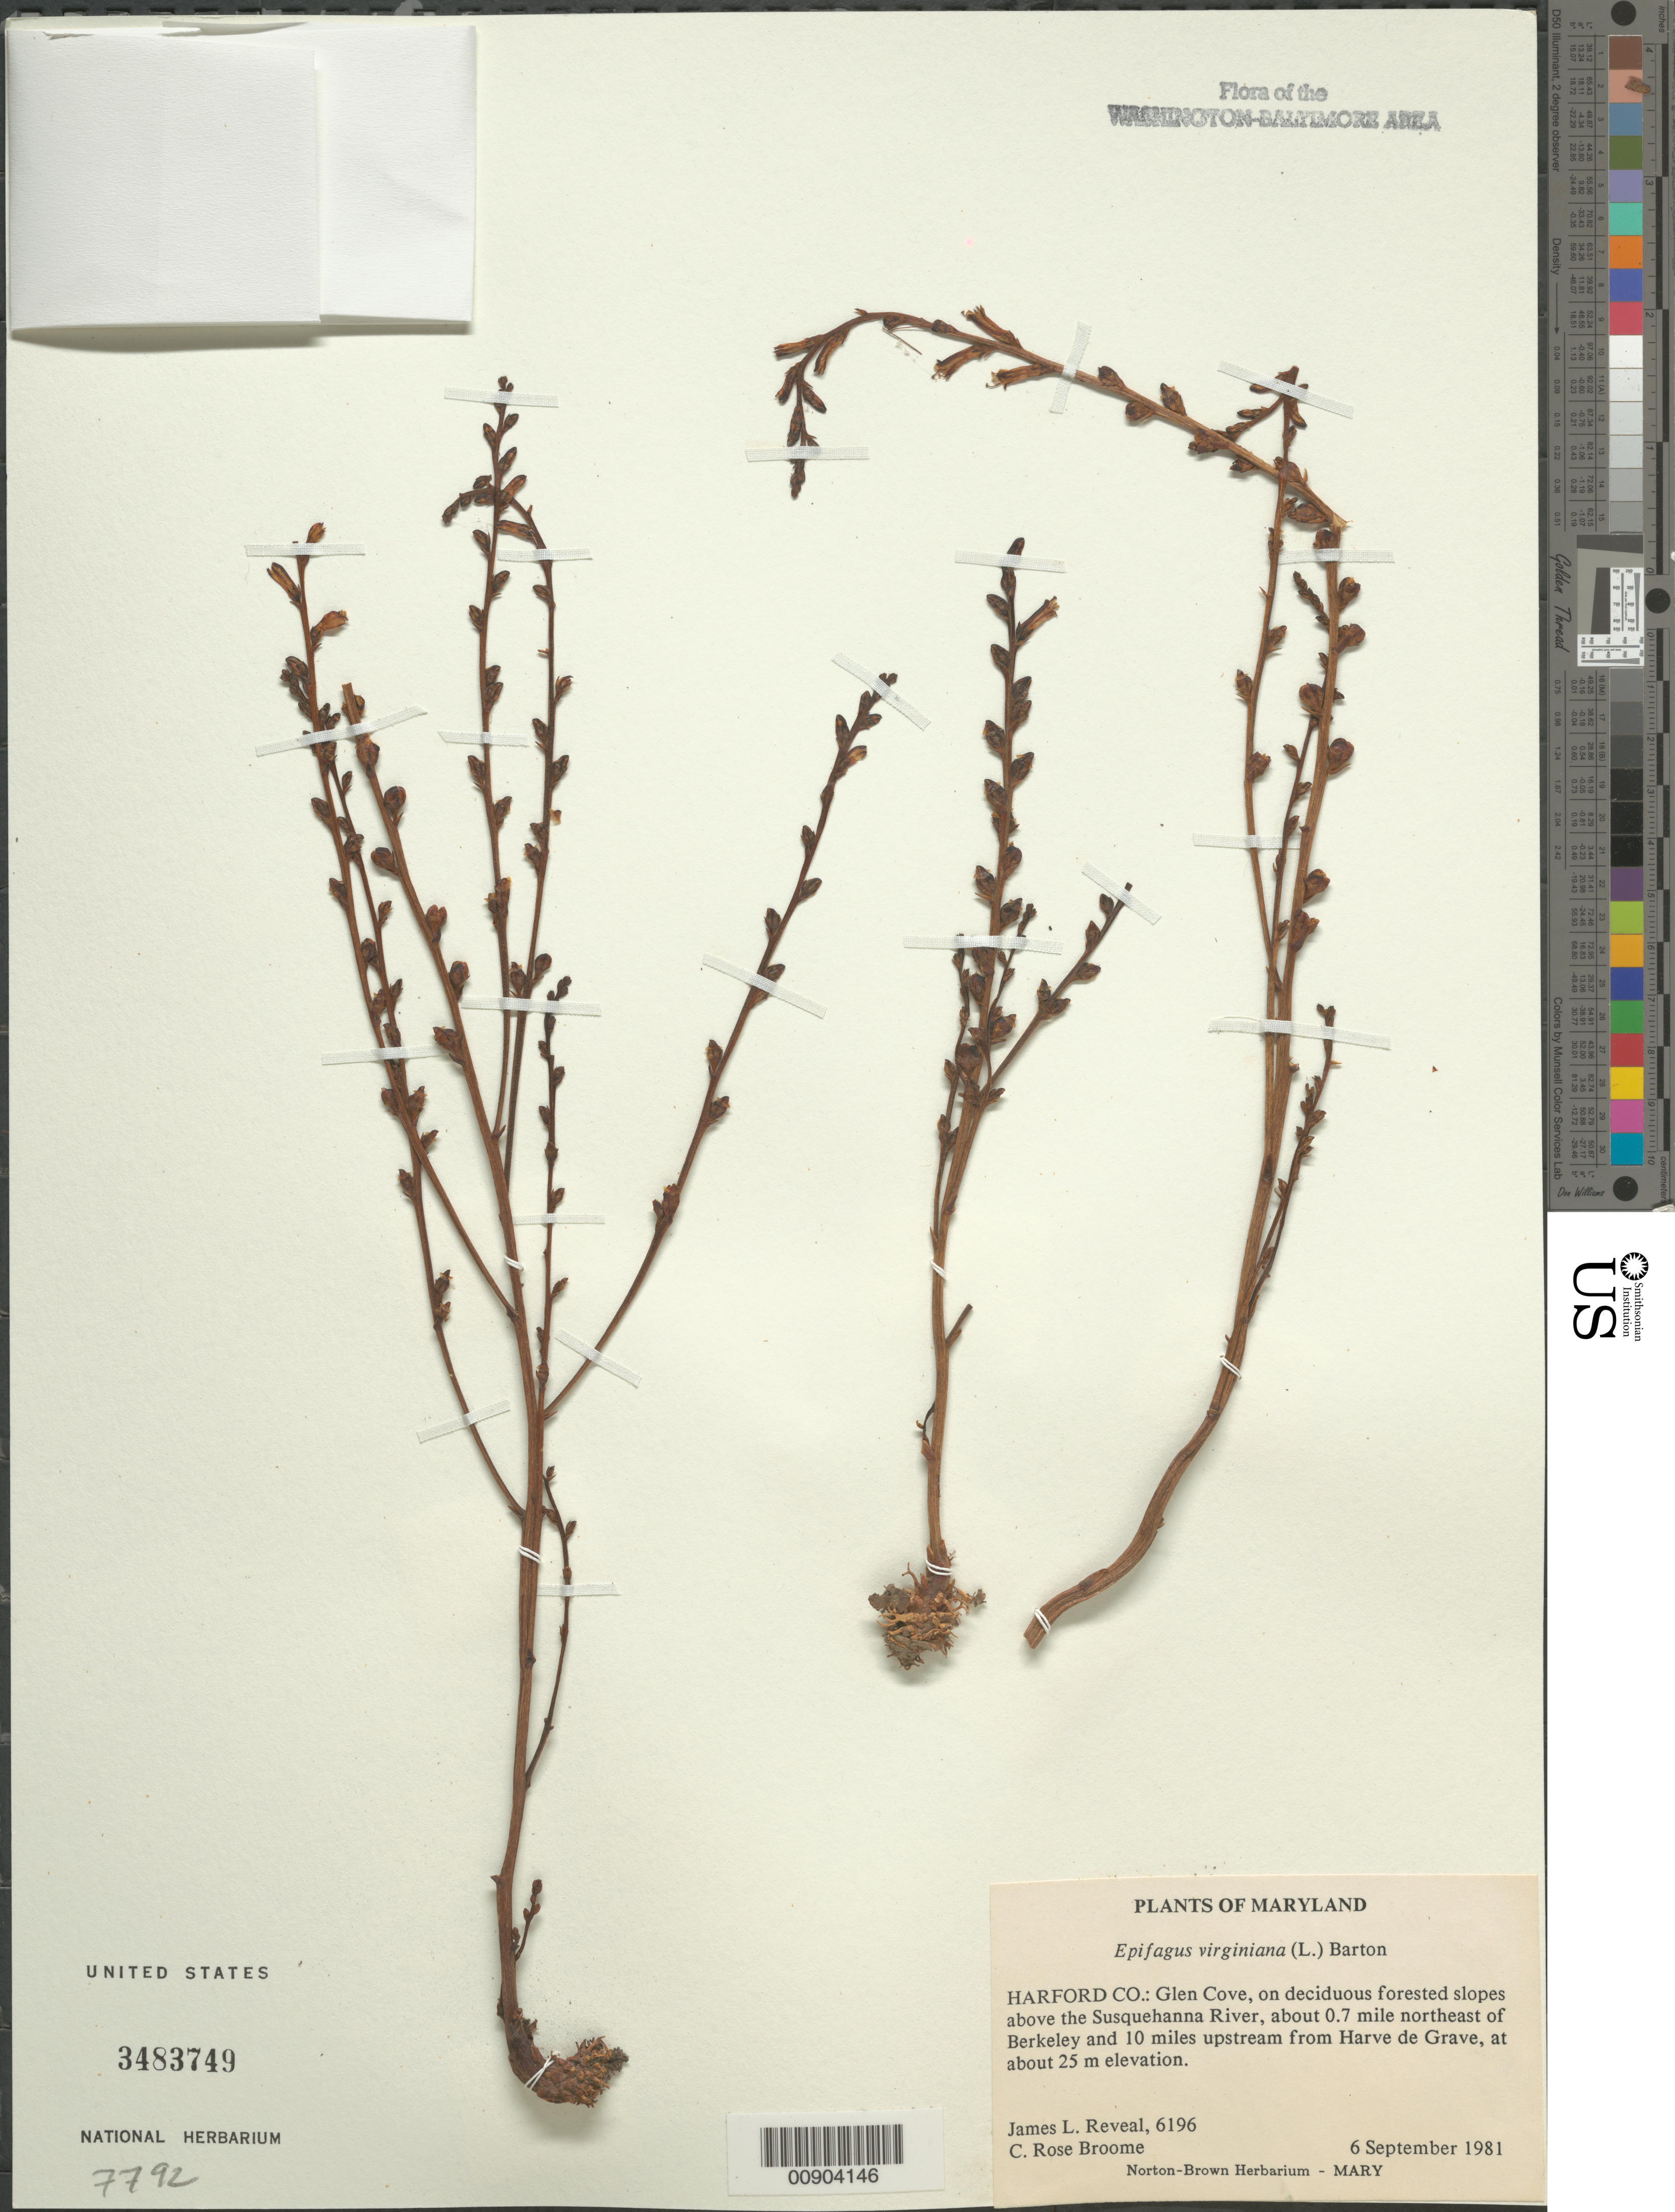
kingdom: Plantae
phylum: Tracheophyta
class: Magnoliopsida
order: Lamiales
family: Orobanchaceae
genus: Epifagus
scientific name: Epifagus virginiana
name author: (L.) W.P.C. Barton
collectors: J. L. Reveal & C. R. Broome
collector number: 6196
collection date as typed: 6 September 1981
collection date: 1981-09-06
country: United States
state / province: Maryland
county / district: Harford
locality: Glen cove, above the Susquehanna River, about 0.7 mile northeast of Berkeley and 10 mies upstream from Havre de Grave.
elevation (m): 25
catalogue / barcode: US 3483749